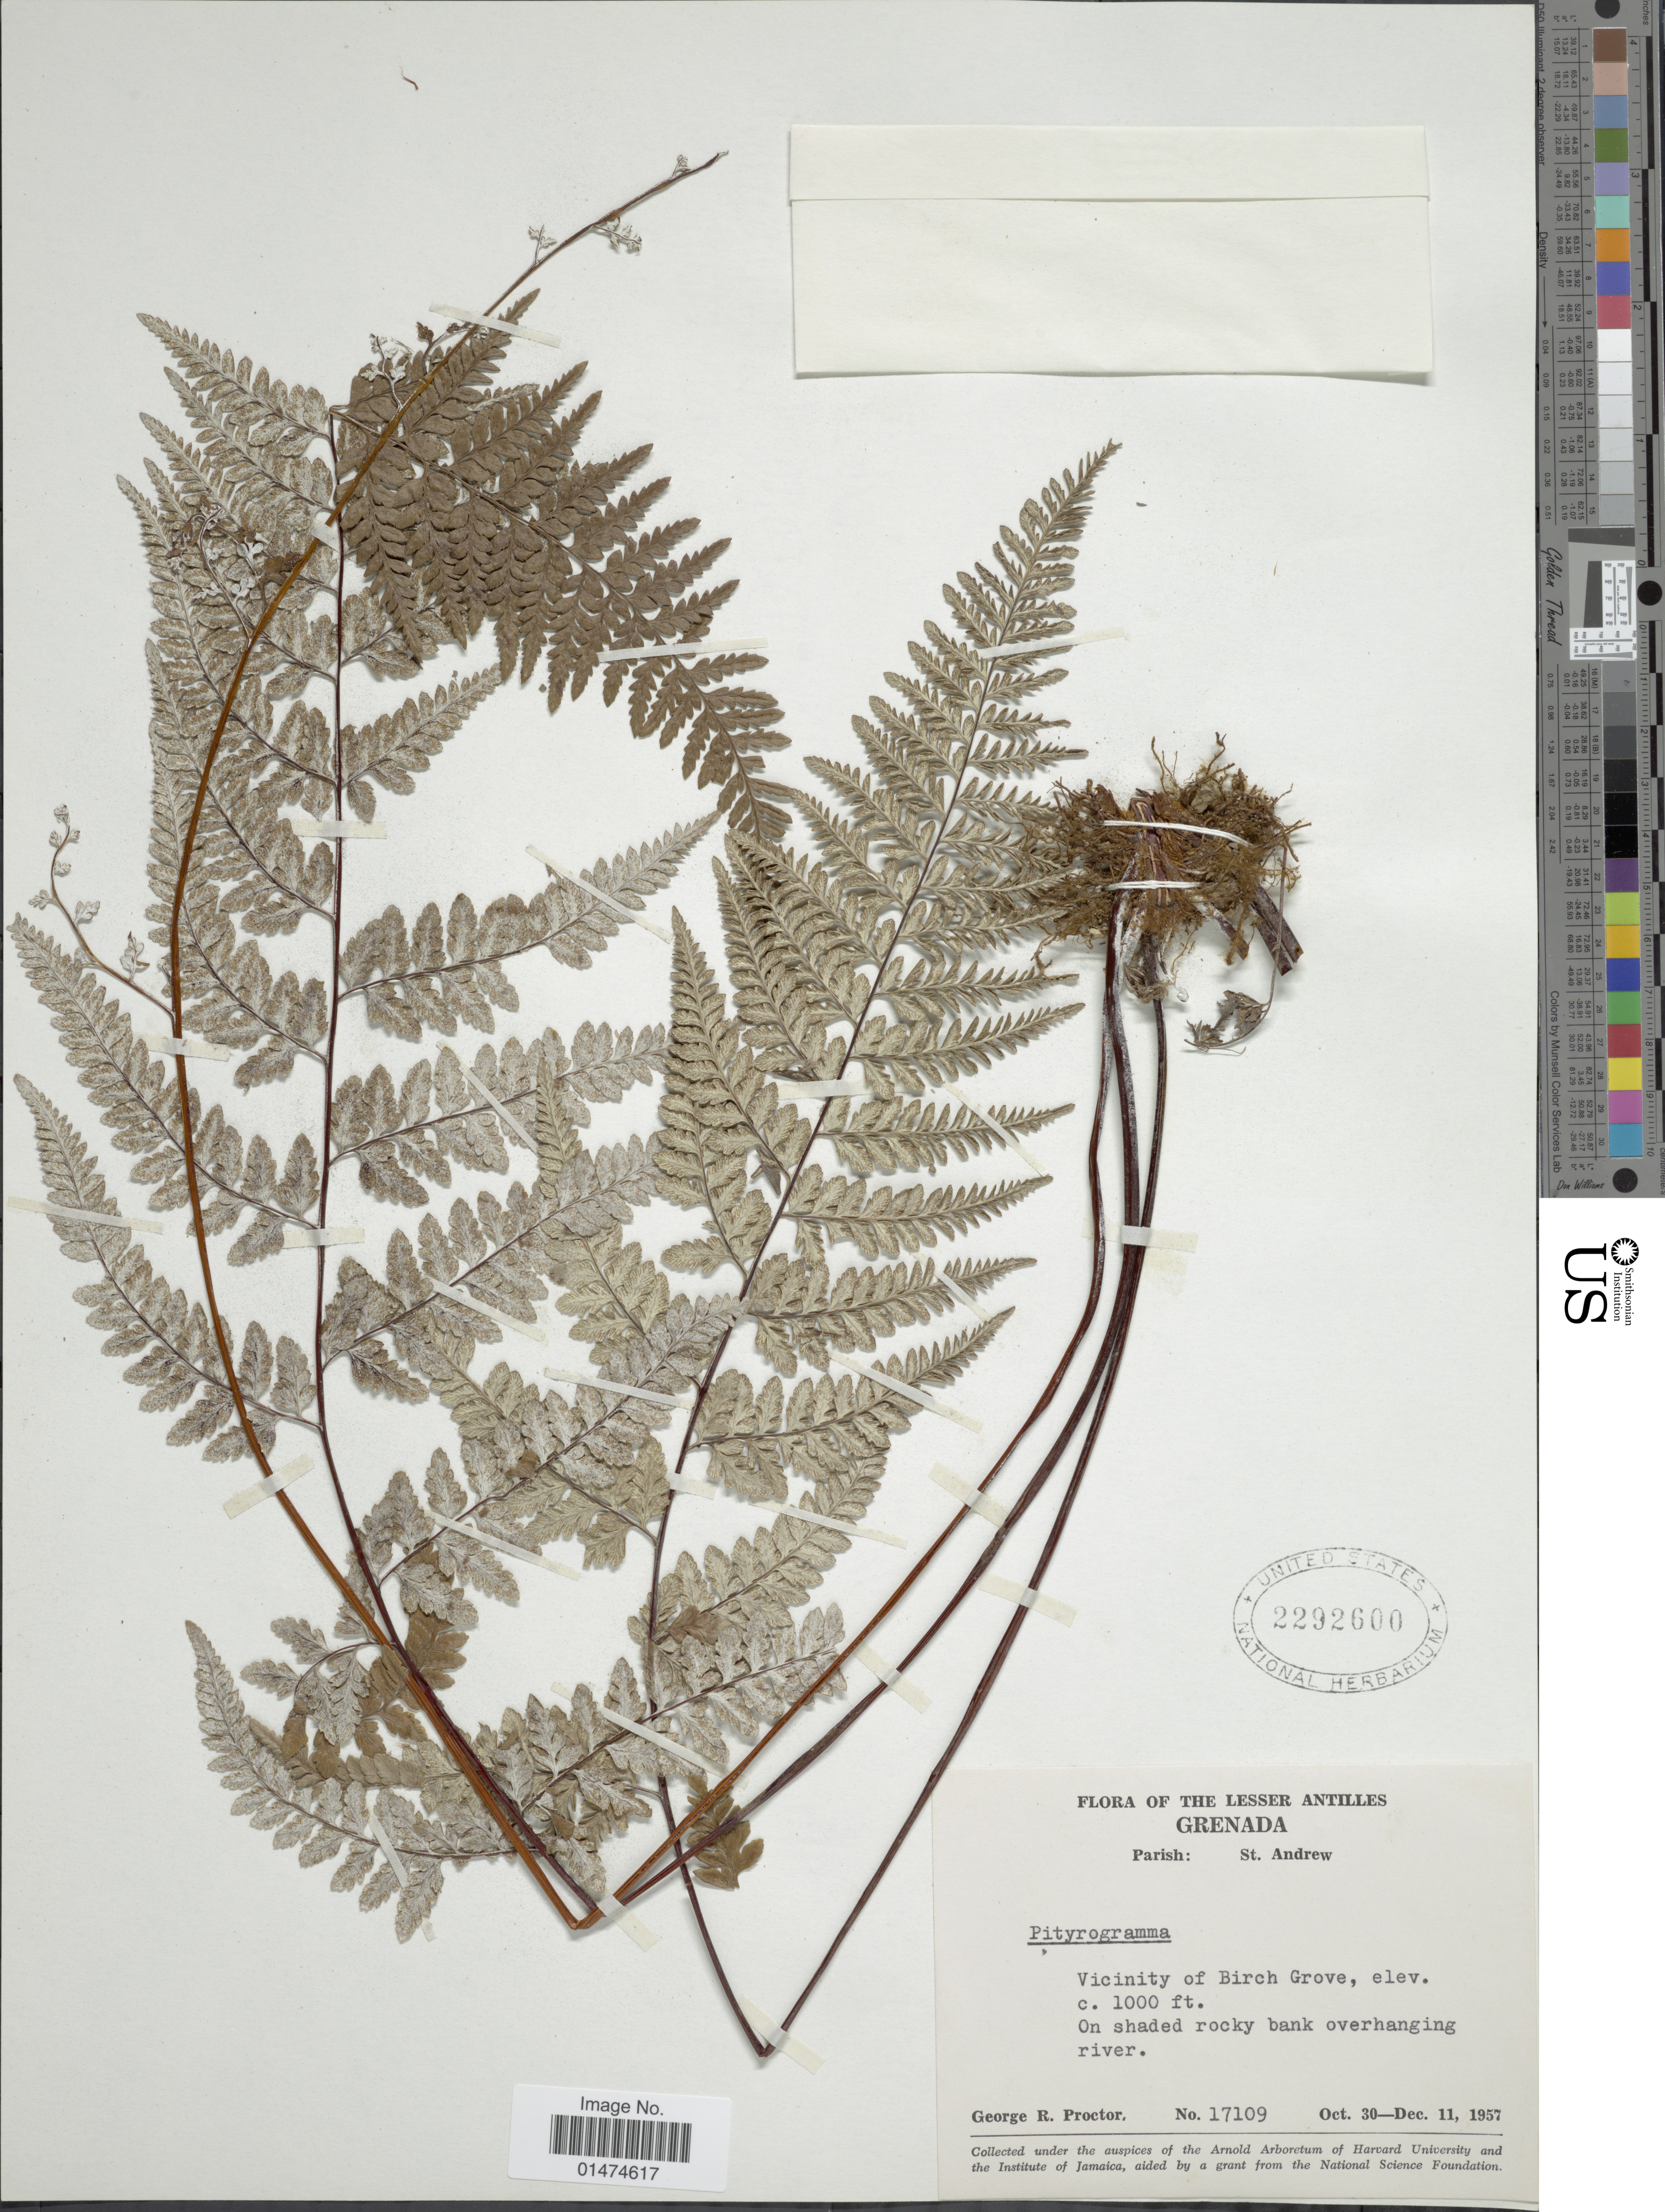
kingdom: Plantae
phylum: Tracheophyta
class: Polypodiopsida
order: Polypodiales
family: Pteridaceae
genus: Pityrogramma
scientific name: Pityrogramma sp.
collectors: G. R. Proctor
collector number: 17109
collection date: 1957-10-30/1957-12-11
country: Dominica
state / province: St. Andrew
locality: Lesser Antilles, Grenada, vicinity of Birch Grov.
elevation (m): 305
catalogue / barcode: US 2292600